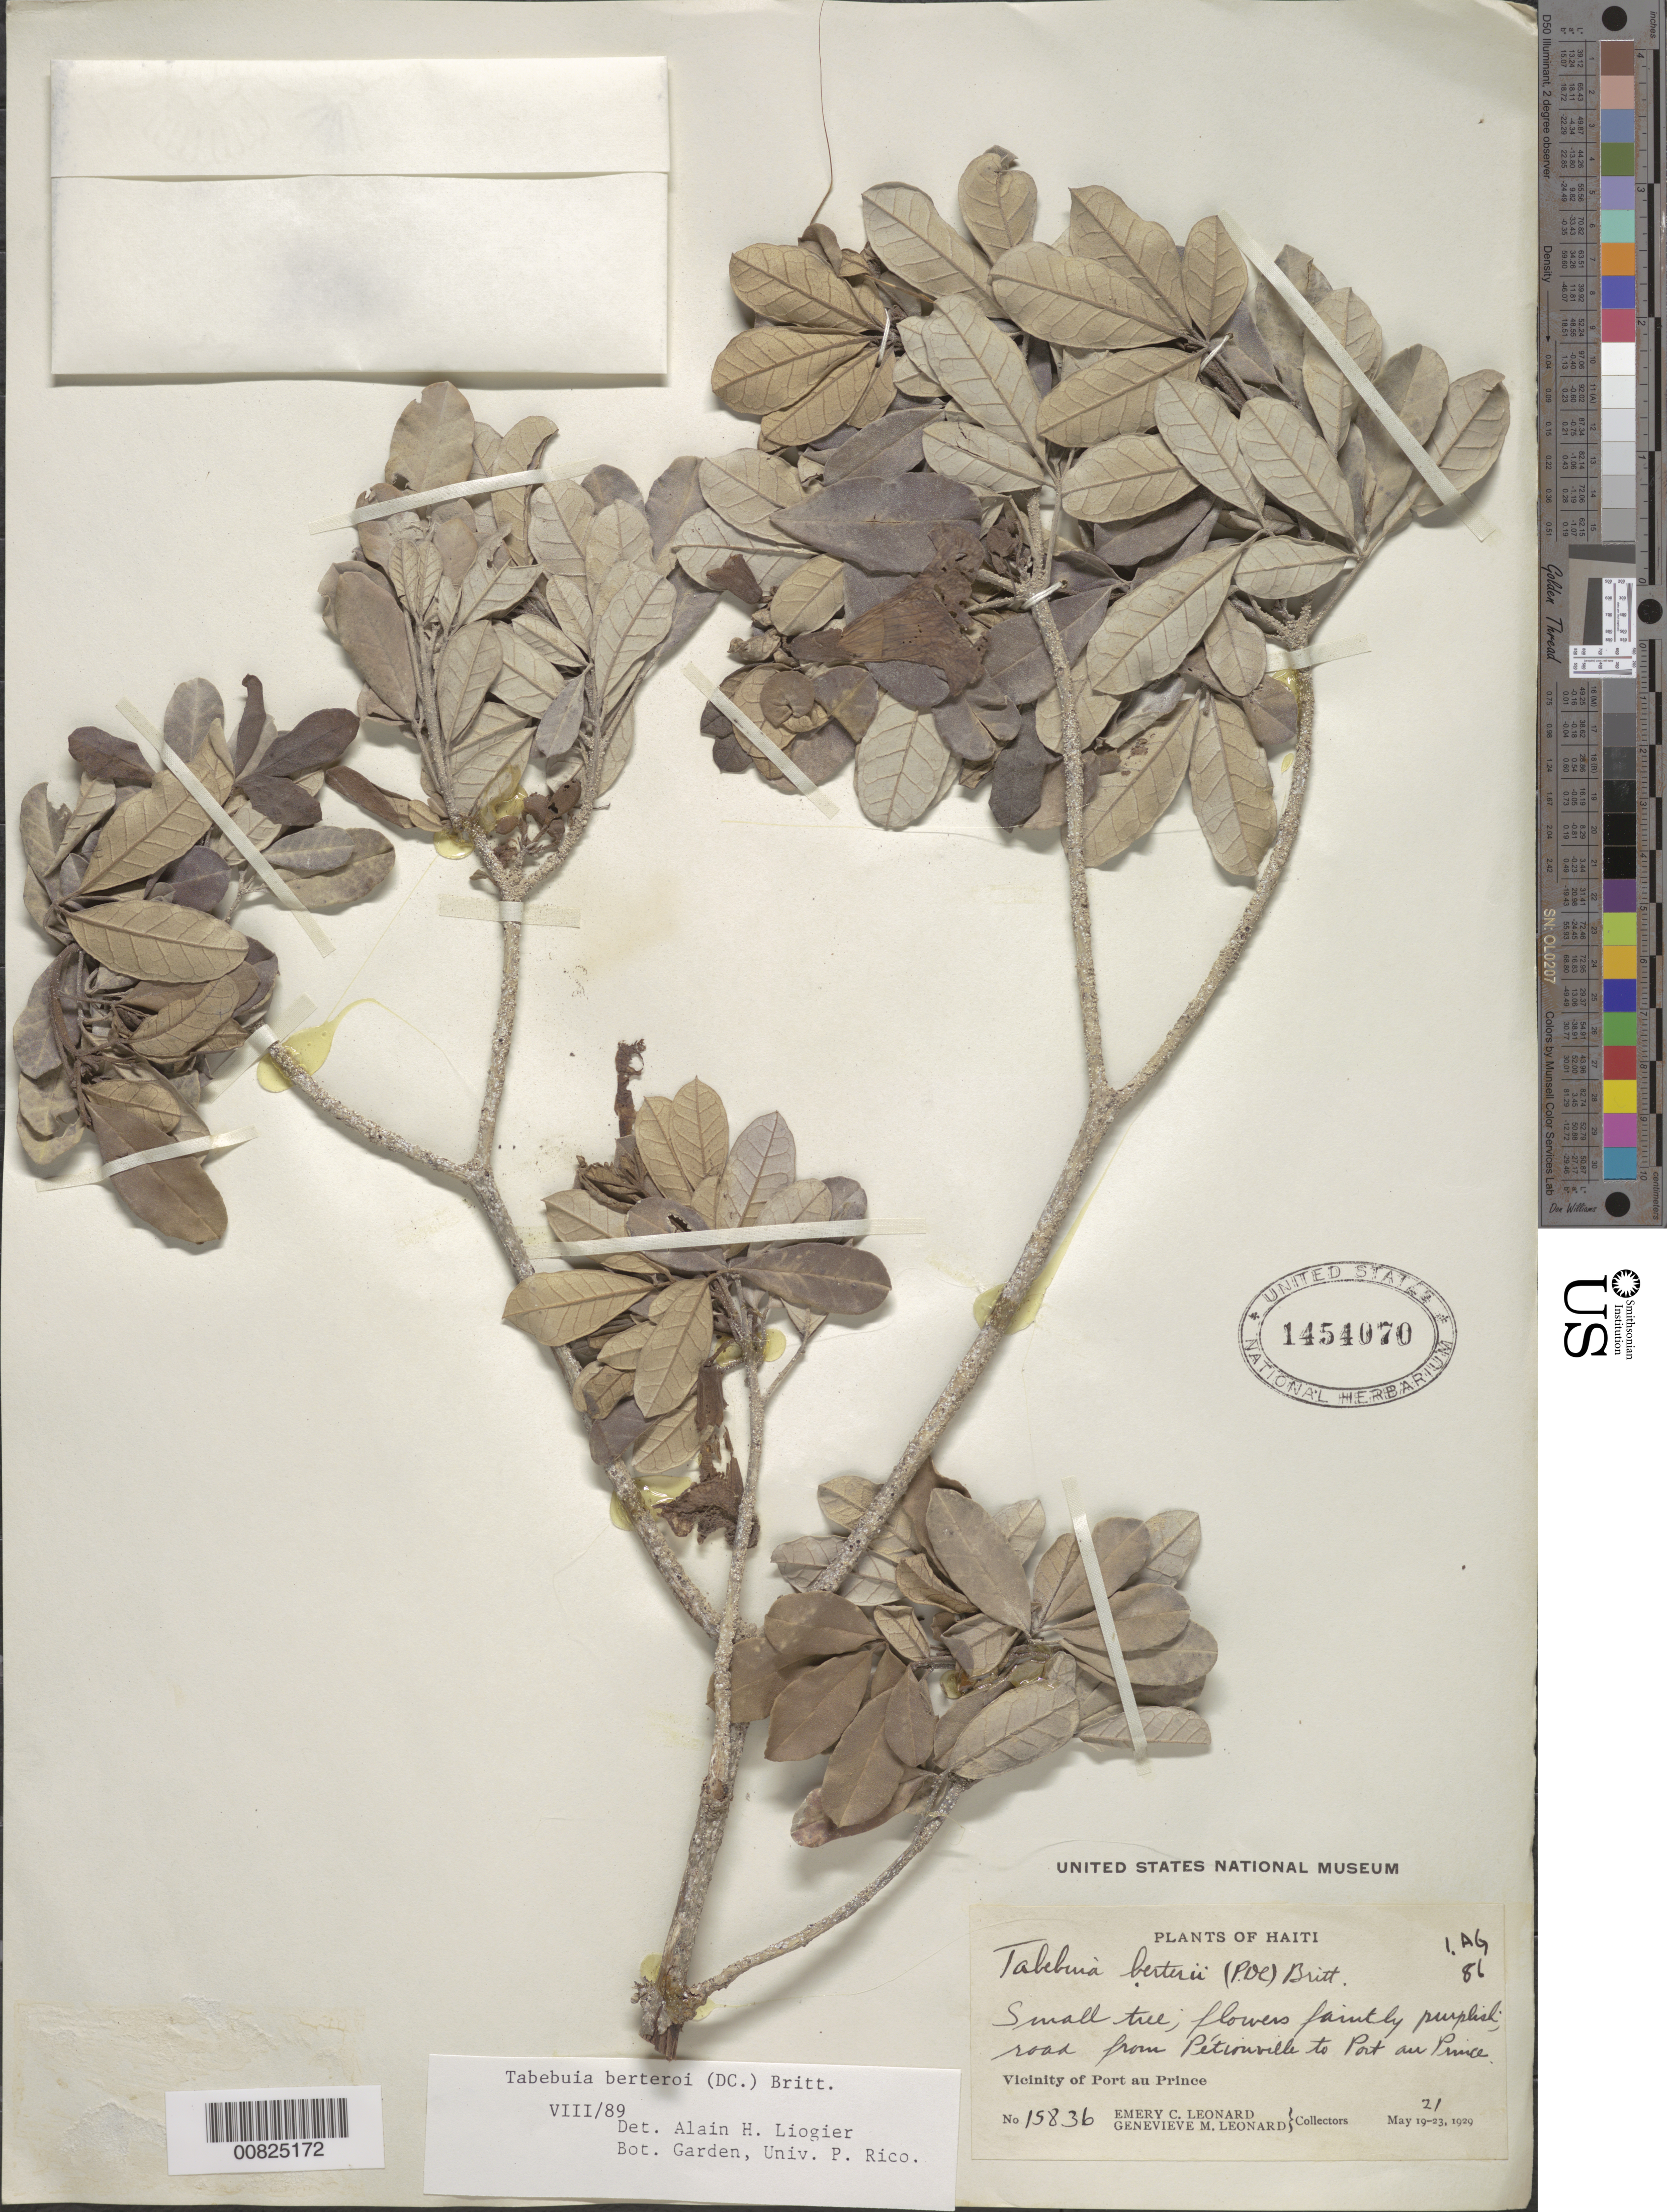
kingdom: Plantae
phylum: Tracheophyta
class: Magnoliopsida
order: Lamiales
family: Bignoniaceae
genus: Tabebuia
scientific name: Tabebuia berteroi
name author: (DC.) Britton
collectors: E. C. Leonard & G. M. Leonard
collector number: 15836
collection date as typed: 21 May 1929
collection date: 1929-05-21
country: Haiti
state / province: Ouest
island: Hispaniola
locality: Vicinity of Port-au-Prince, road from Pétionville to Port-au-Prince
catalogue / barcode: US 1454070